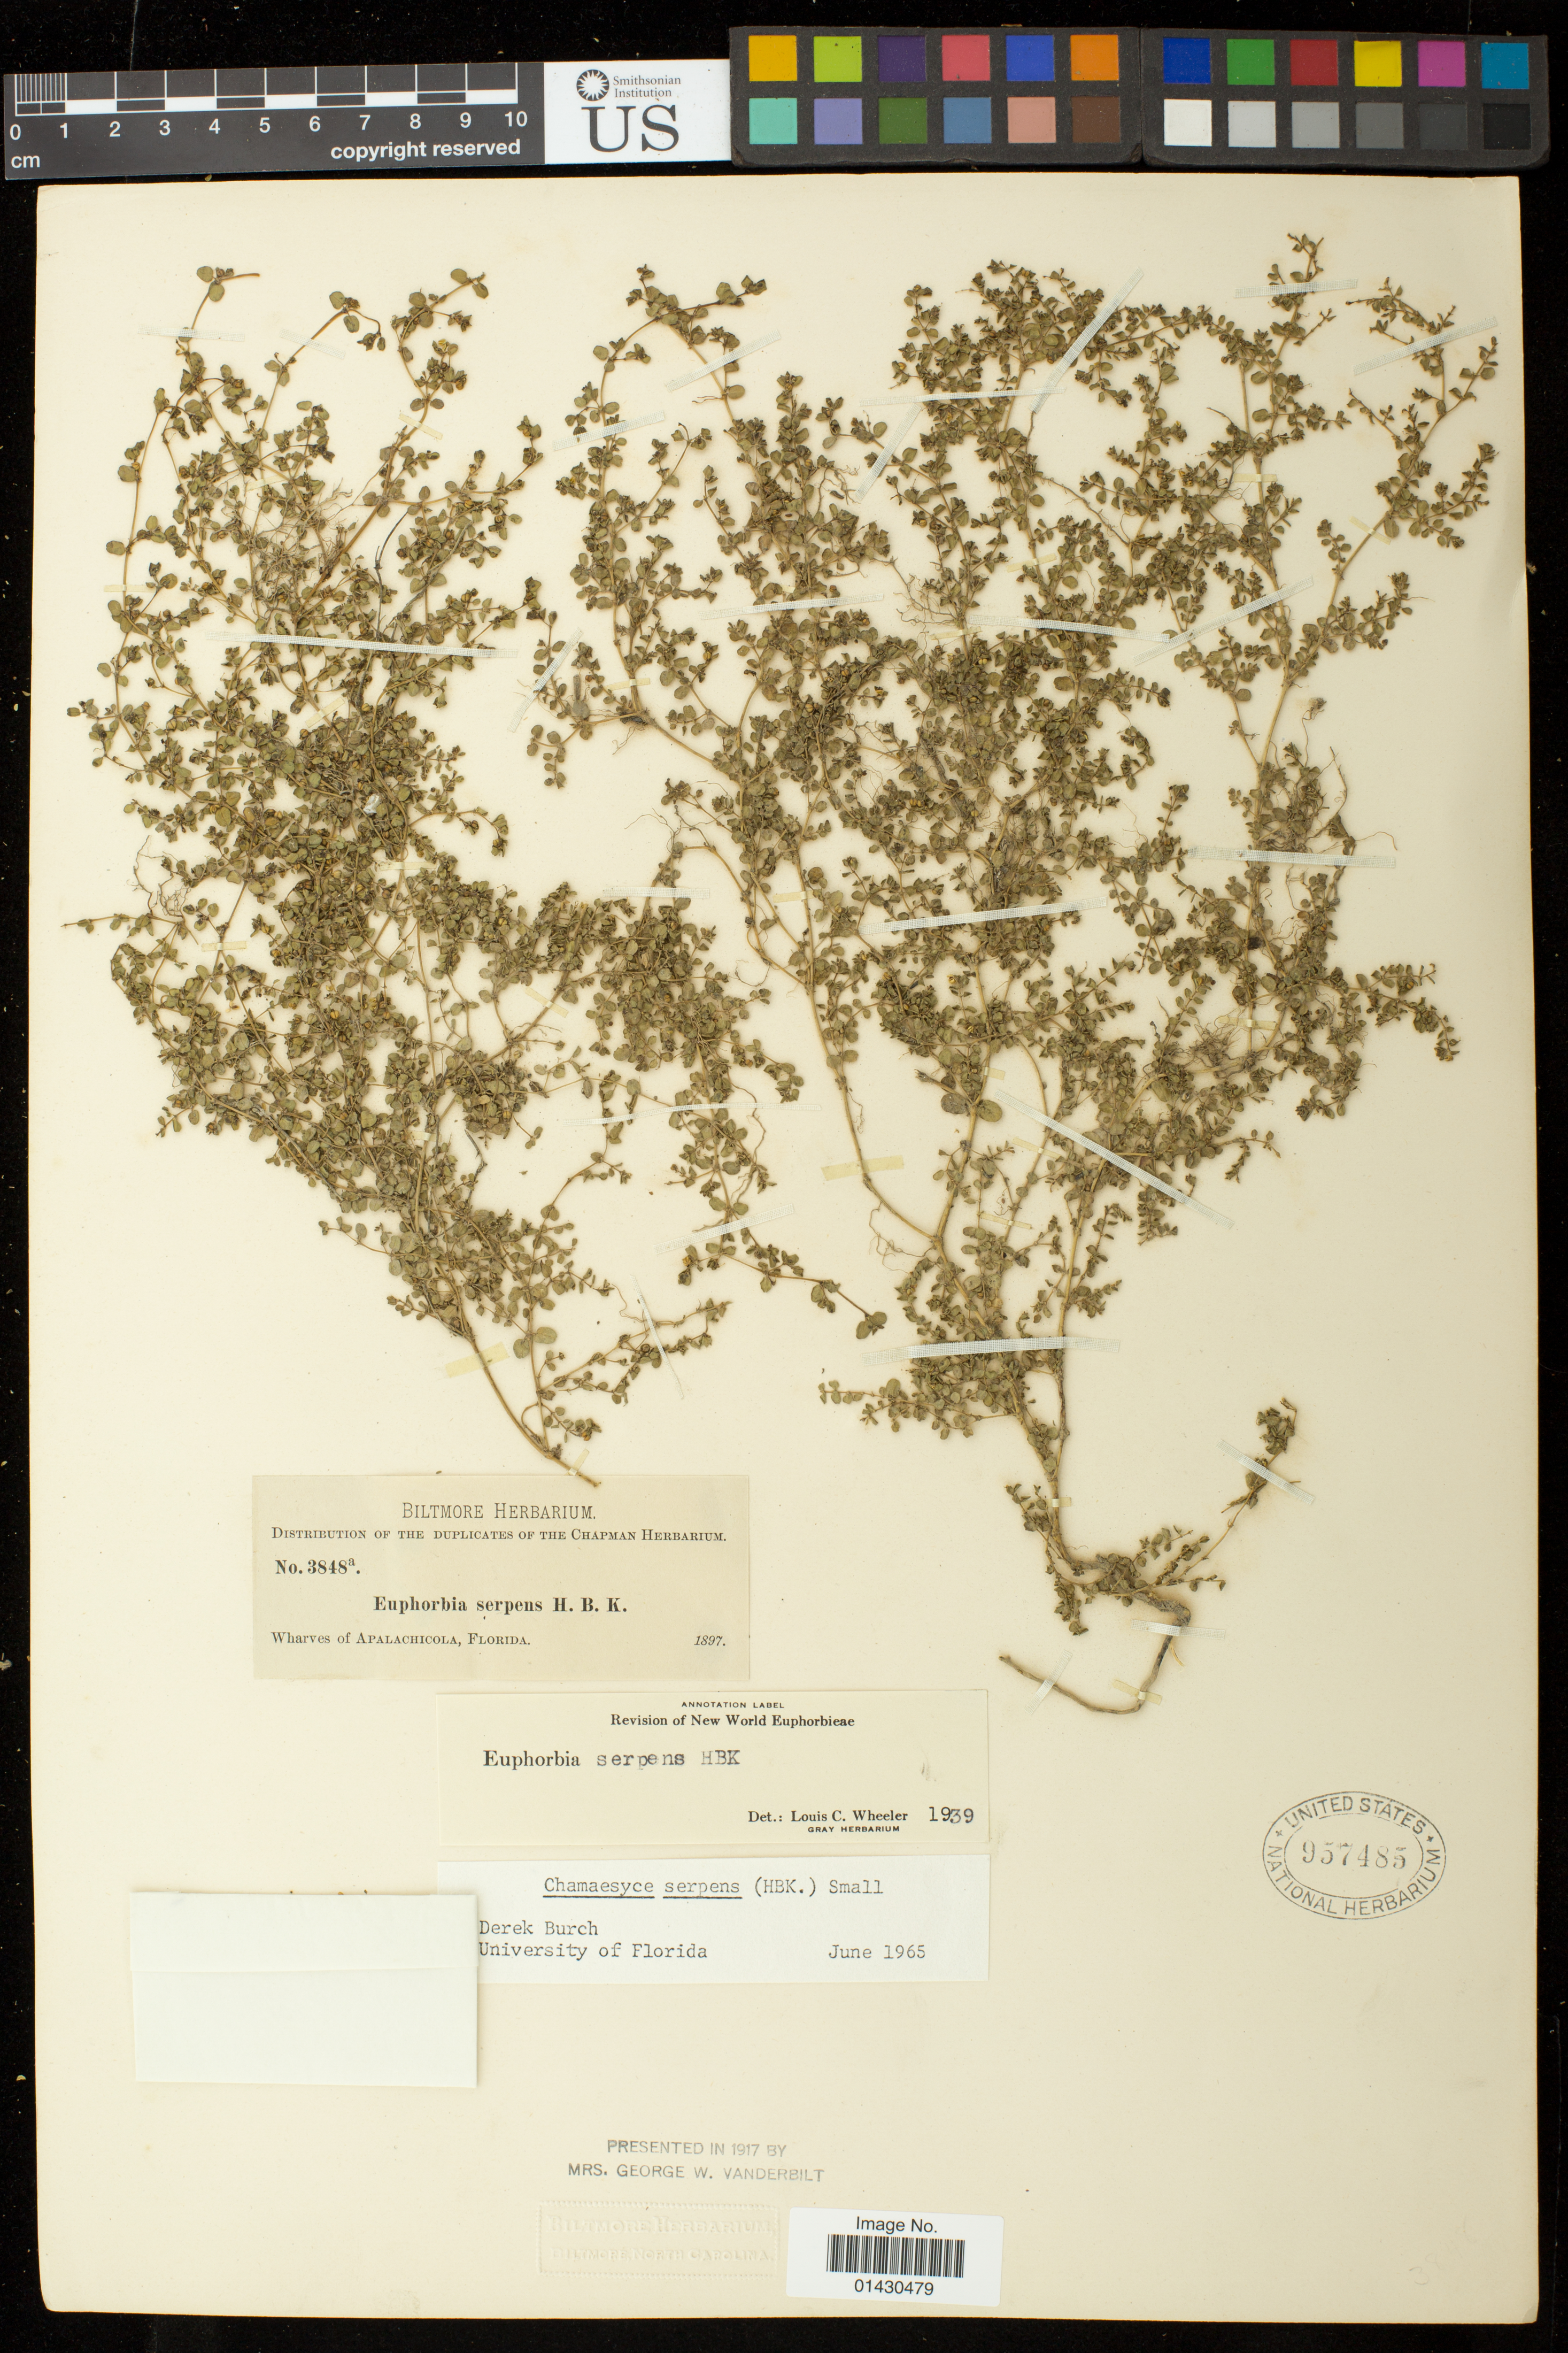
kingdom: Plantae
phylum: Tracheophyta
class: Magnoliopsida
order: Malpighiales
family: Euphorbiaceae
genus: Euphorbia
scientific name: Euphorbia serpens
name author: Kunth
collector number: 3848a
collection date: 1897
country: United States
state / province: Florida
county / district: Franklin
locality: Wharves of Apalachicola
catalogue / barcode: US 957485